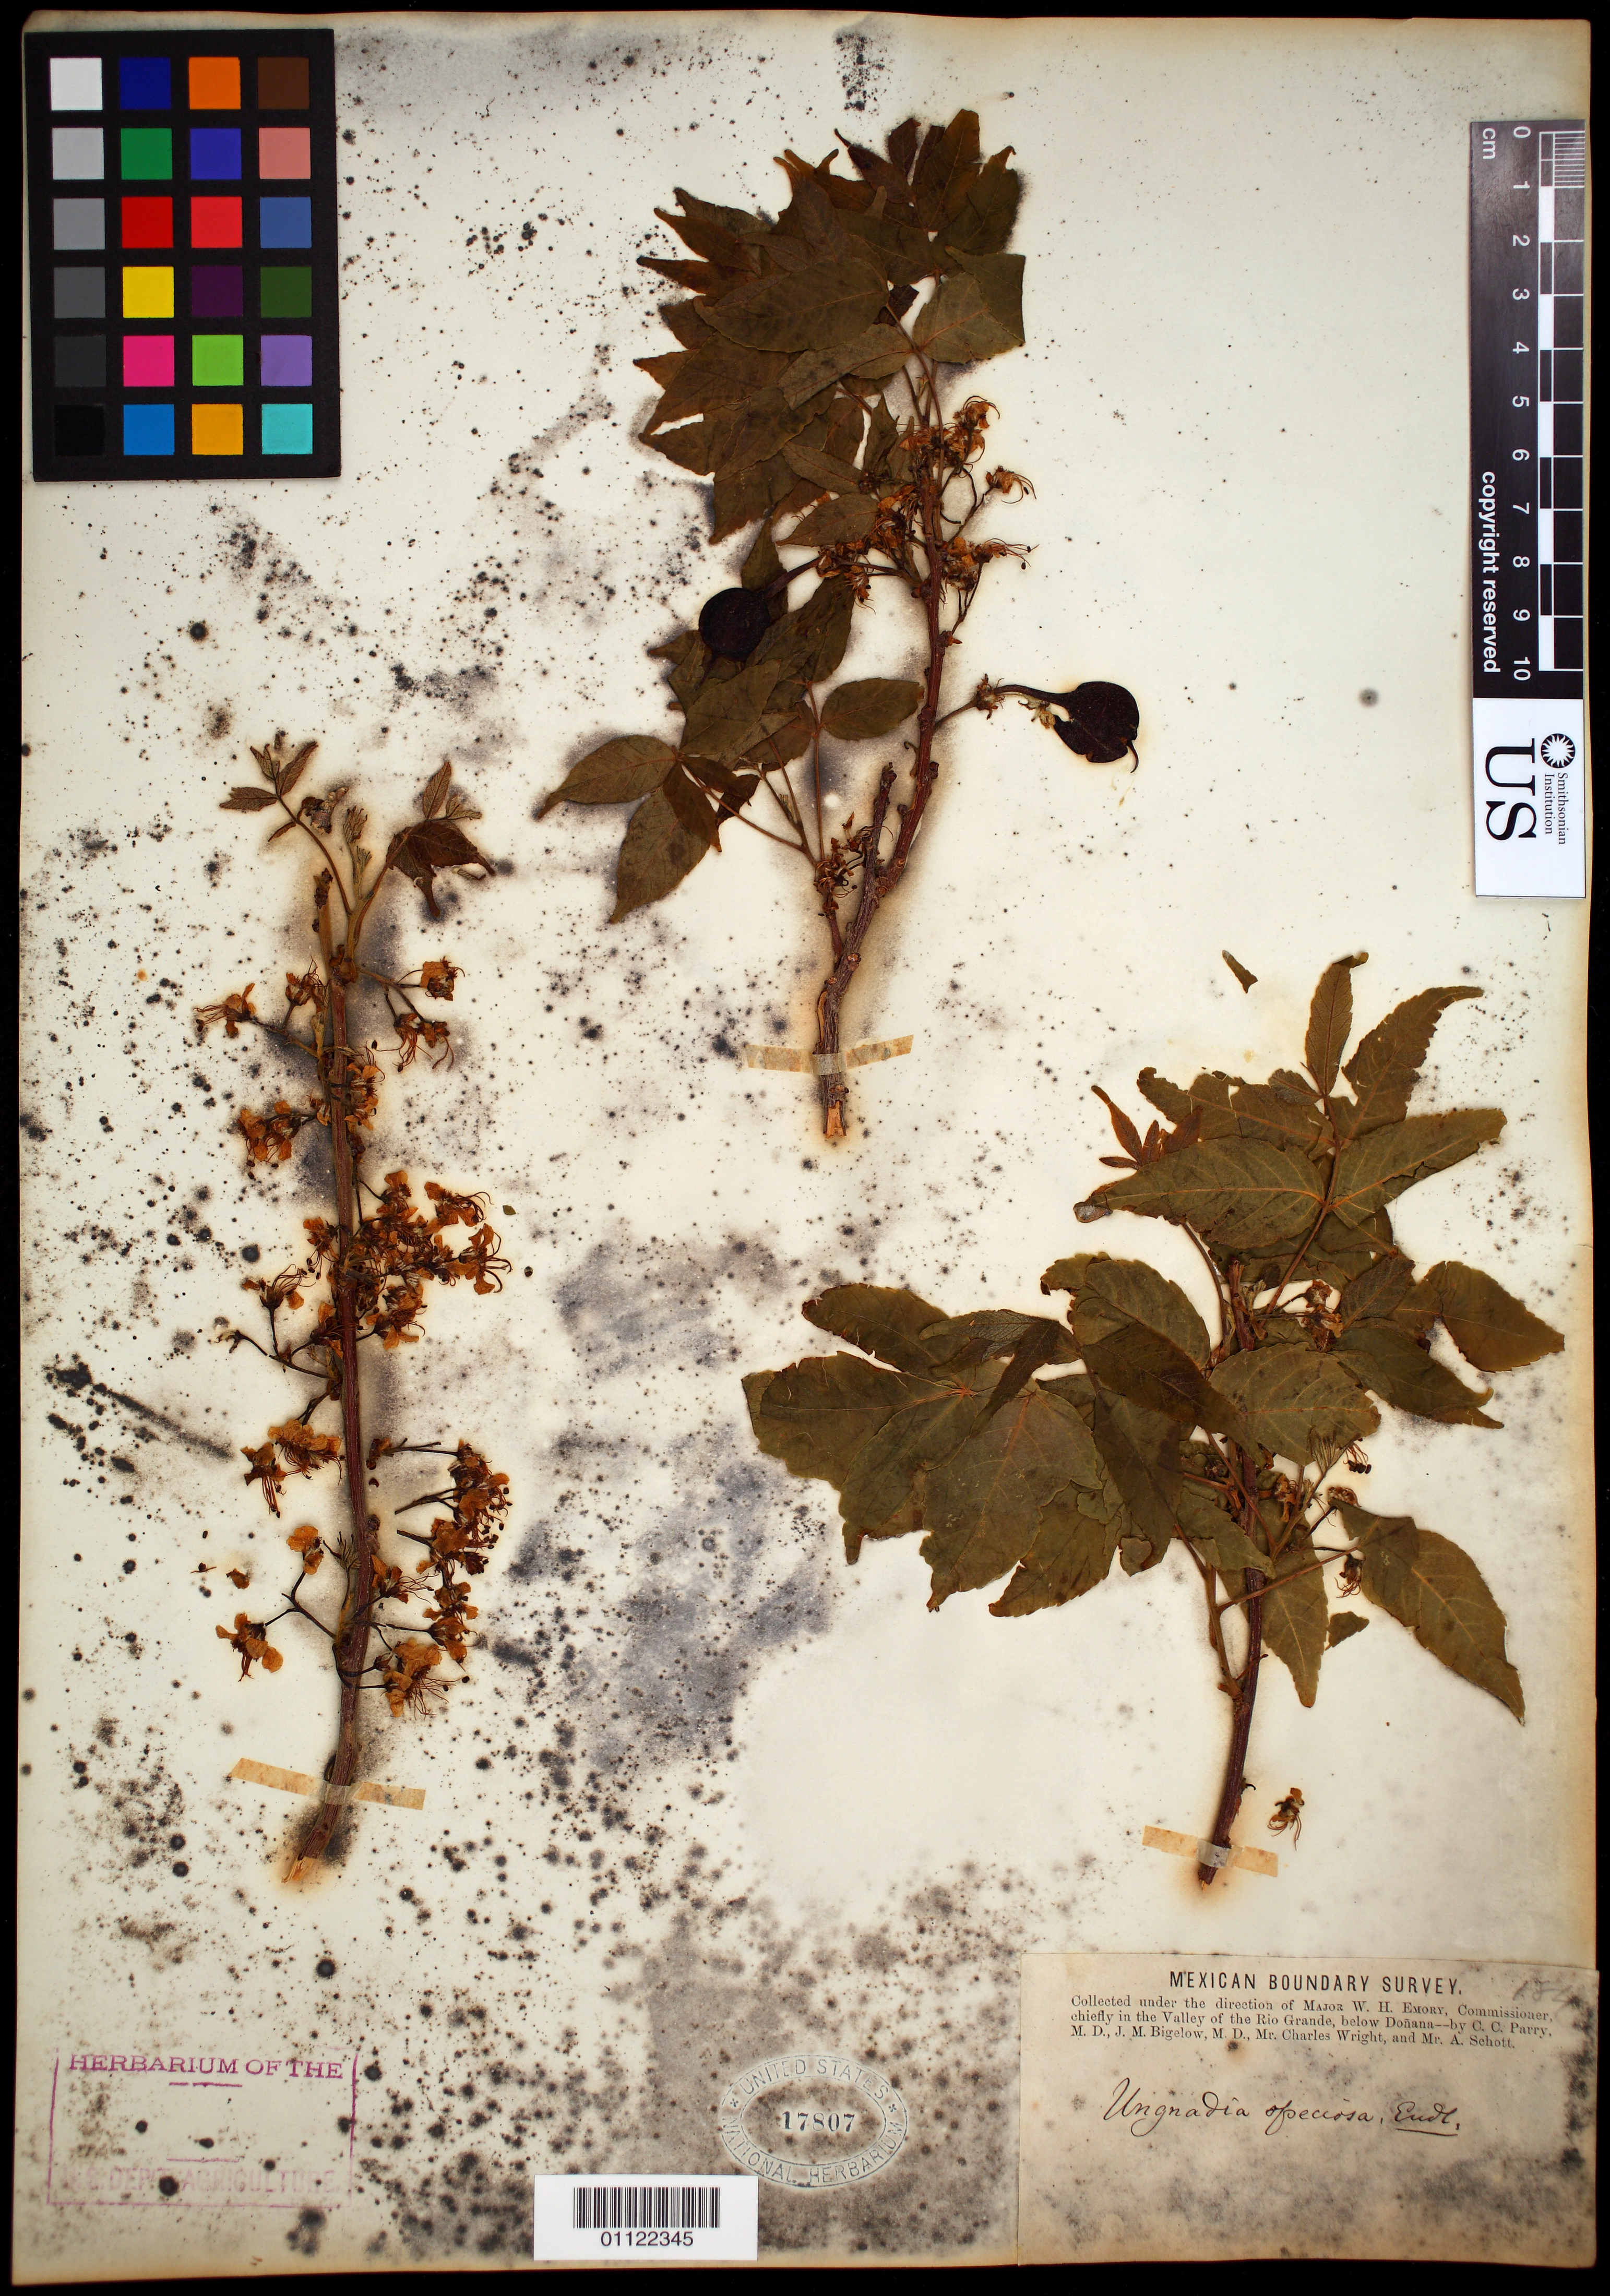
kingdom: Plantae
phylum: Tracheophyta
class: Magnoliopsida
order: Sapindales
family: Sapindaceae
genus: Ungnadia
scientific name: Ungnadia speciosa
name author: Endl.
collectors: C. C. Parry, J. M. Bigelow, C. Wright & A. C. V. Schott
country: Mexico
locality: Valley of the Rio Grande, below Doñana.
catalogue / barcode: US 17807